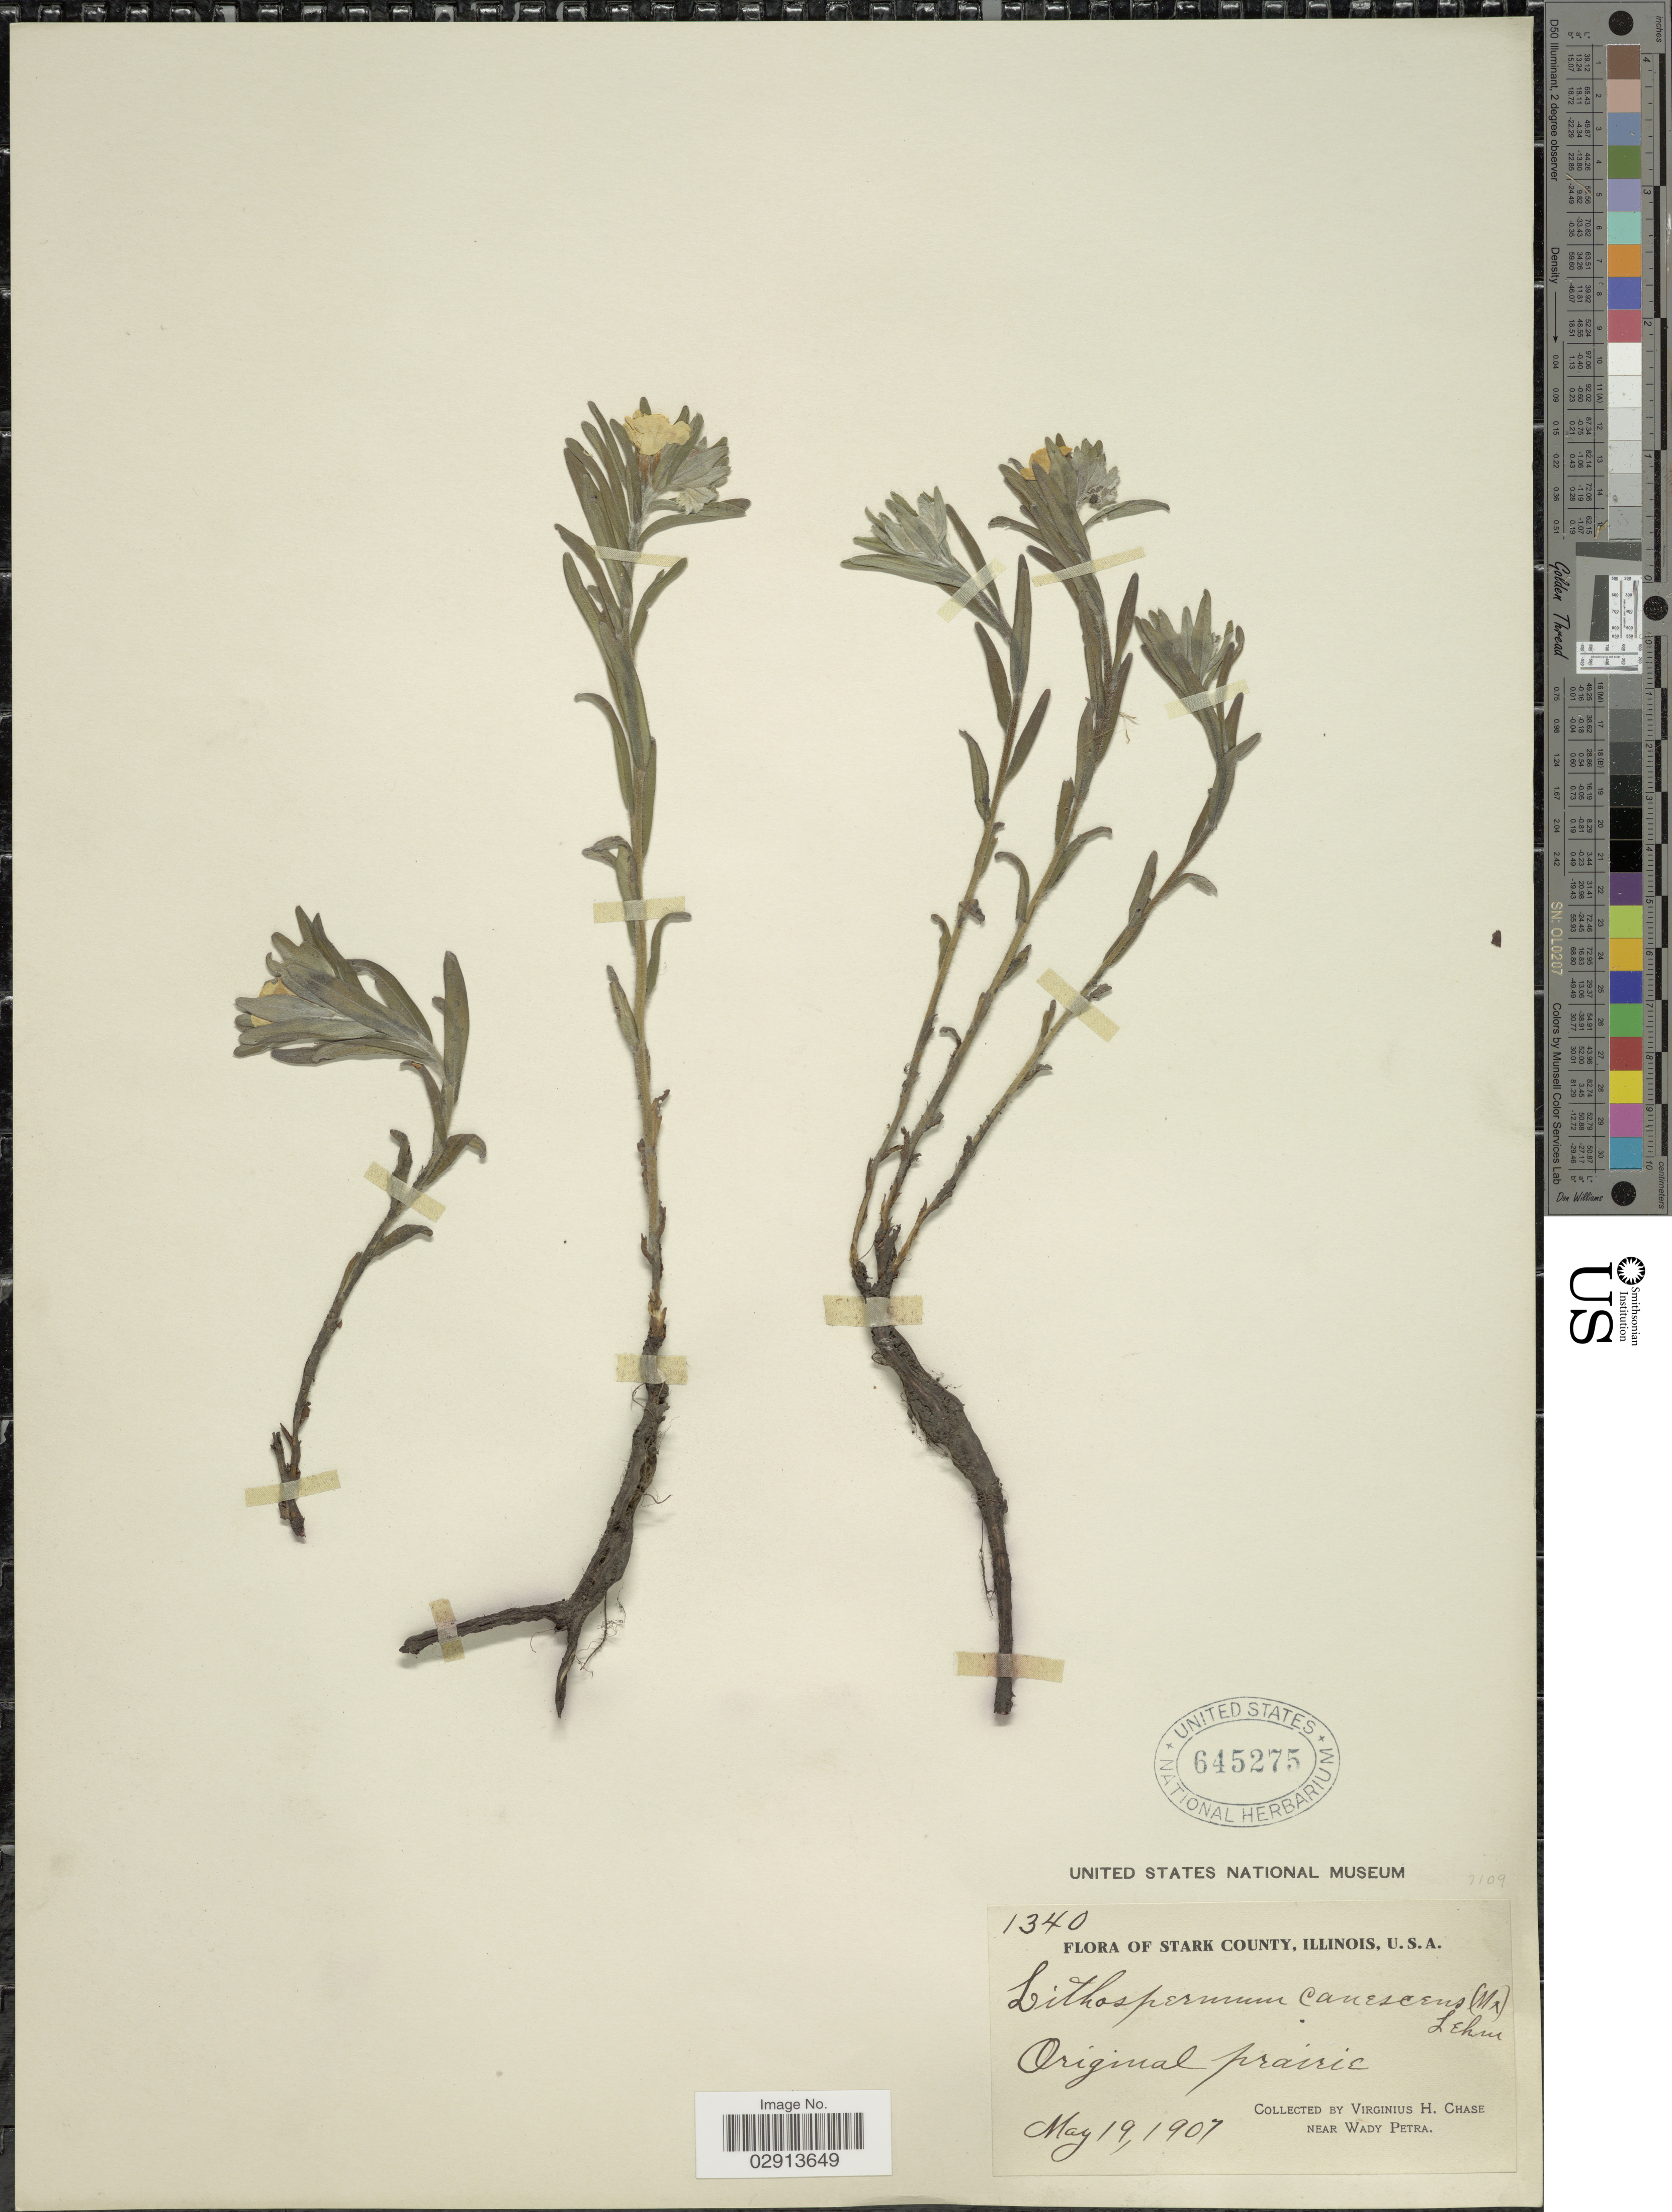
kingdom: Plantae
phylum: Tracheophyta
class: Magnoliopsida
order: Boraginales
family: Boraginaceae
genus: Lithospermum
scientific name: Lithospermum canescens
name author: (Michx.) Lehm.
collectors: V. H. Chase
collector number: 1340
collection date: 1907-05-19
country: United States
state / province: Illinois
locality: Stark County. Near Wady Petra.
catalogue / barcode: US 645275